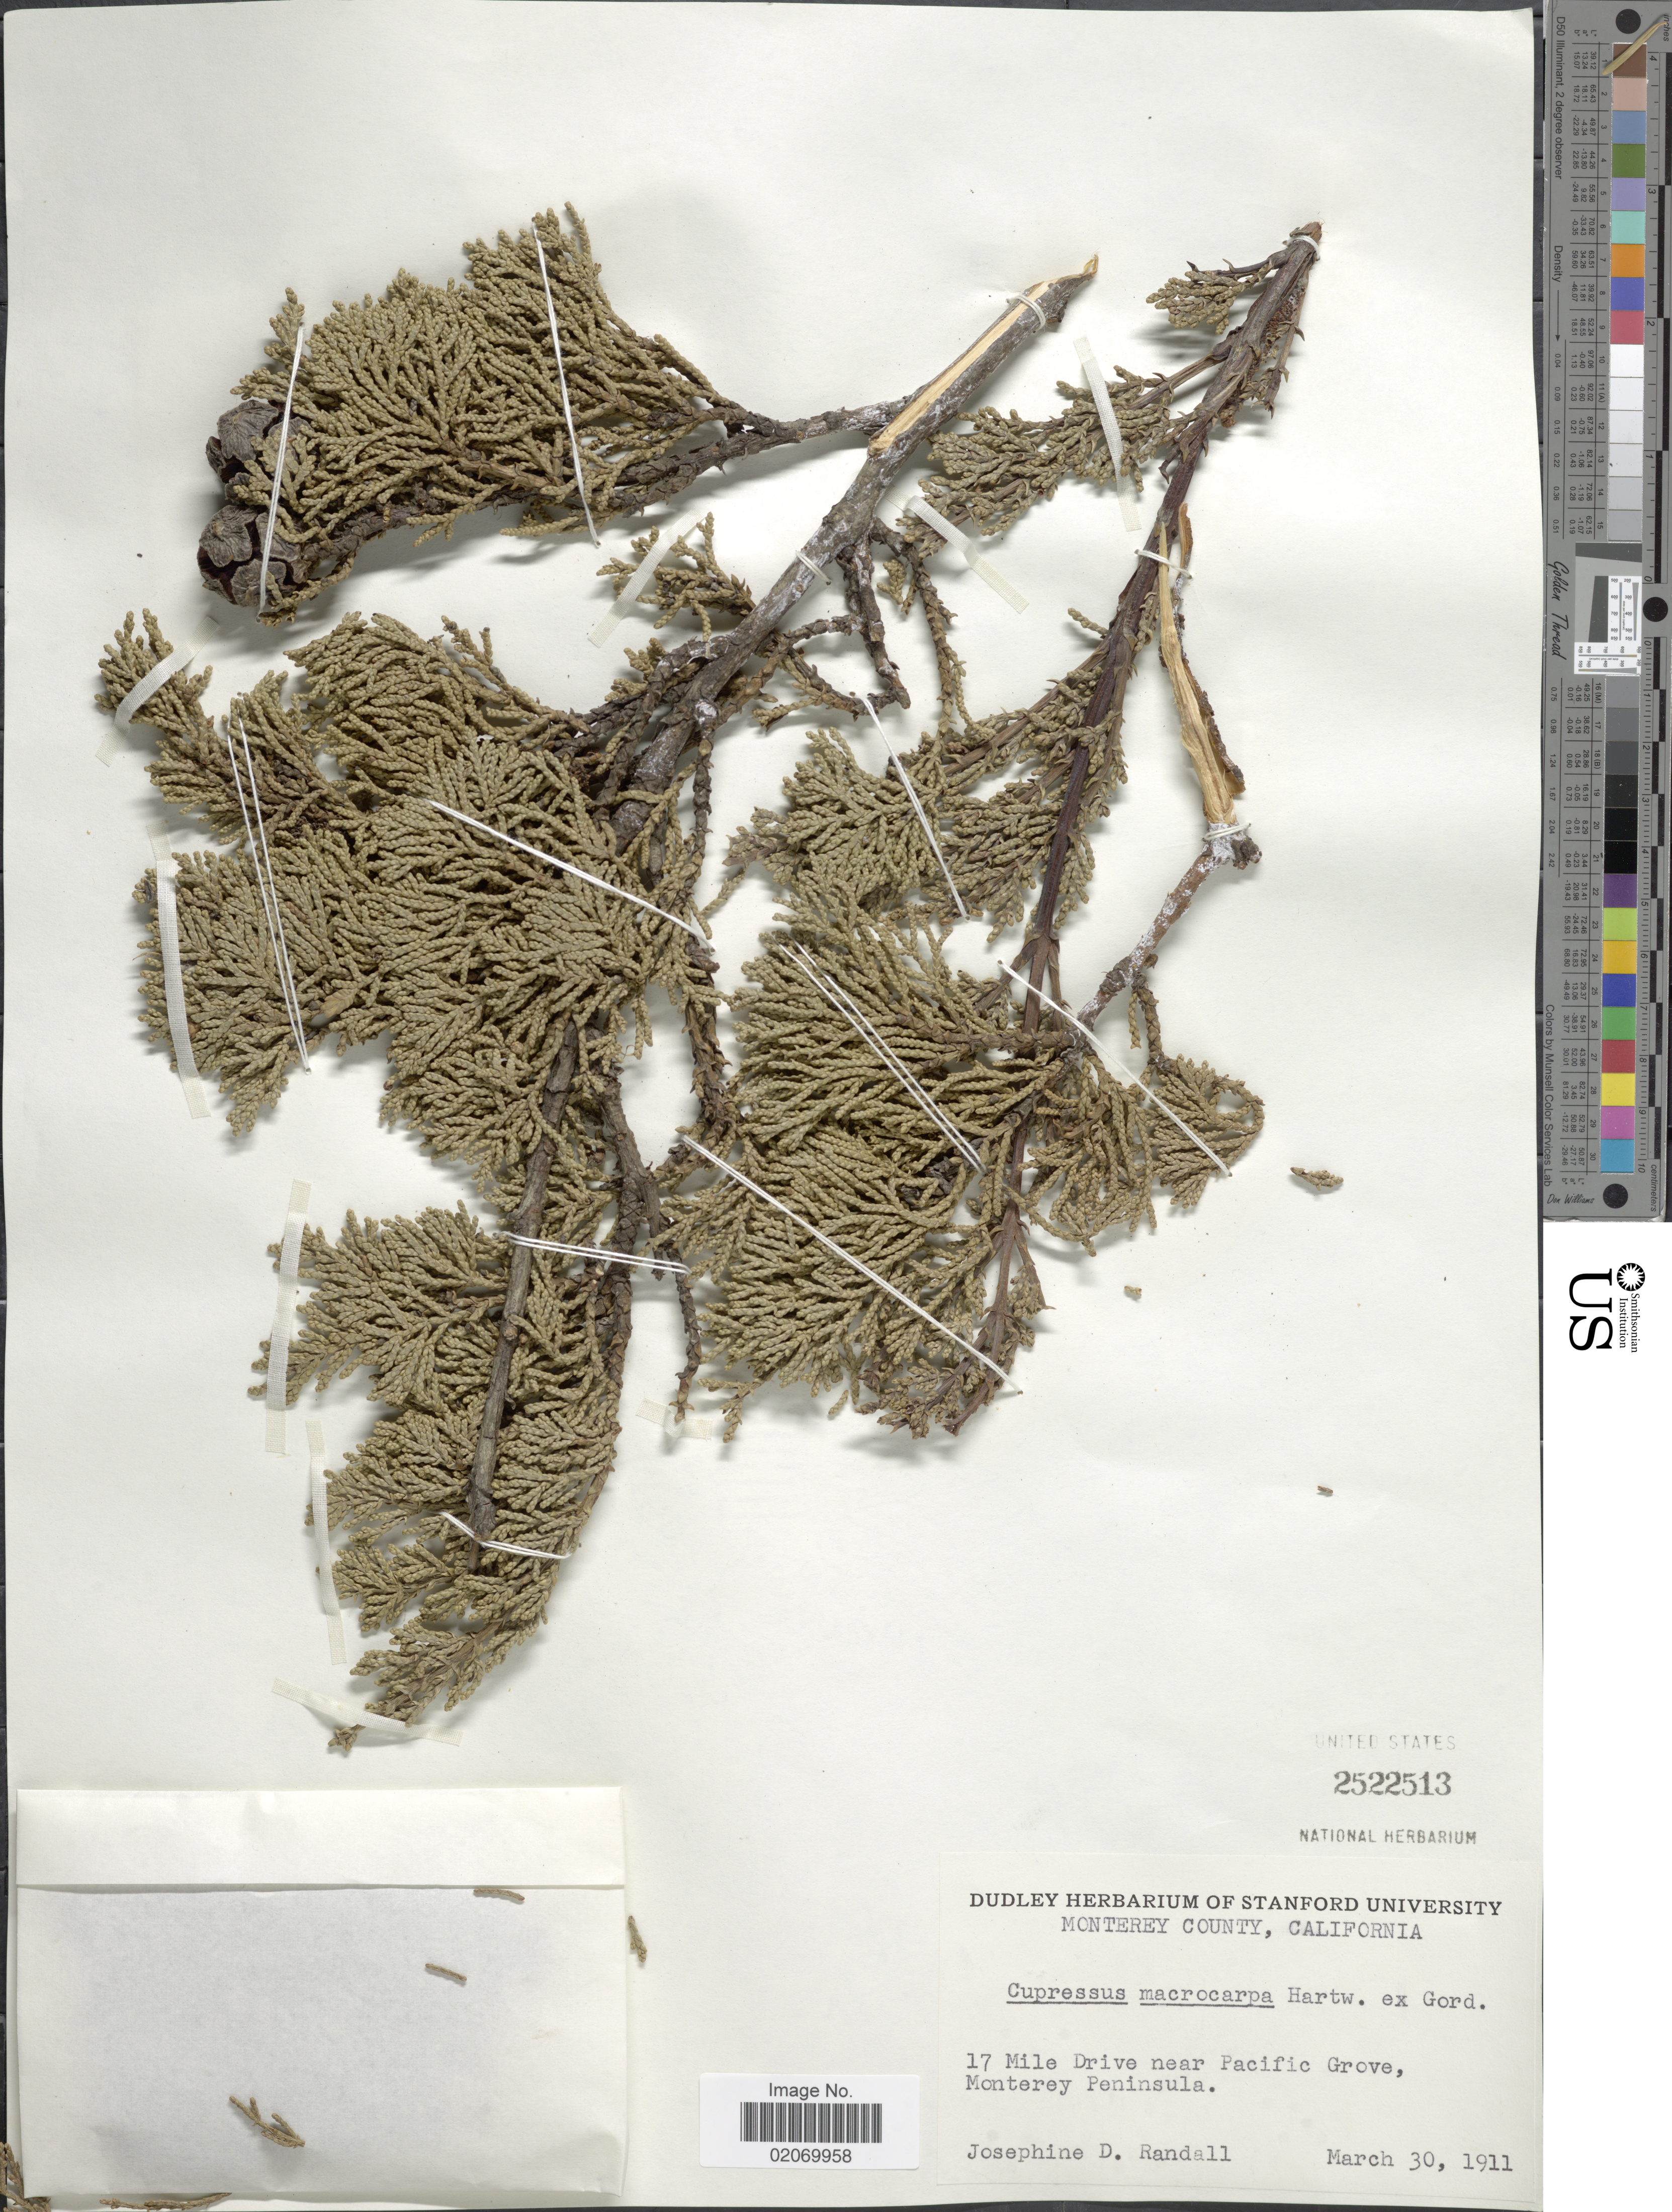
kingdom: Plantae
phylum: Tracheophyta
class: Pinopsida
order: Pinales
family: Cupressaceae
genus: Hesperocyparis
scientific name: Hesperocyparis macrocarpa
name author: (Hartw. ex Gordon) Bartel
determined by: (US) Smithsonian Institution - National Museum of Natural History - Department of Botany (UNITED STATES)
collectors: J. Randall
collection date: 1911-03-30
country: United States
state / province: California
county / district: Monterey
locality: Monterey County, 17 Mile Drive near Pacific Grove, Monterey Peninsula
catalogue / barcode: US 2522513